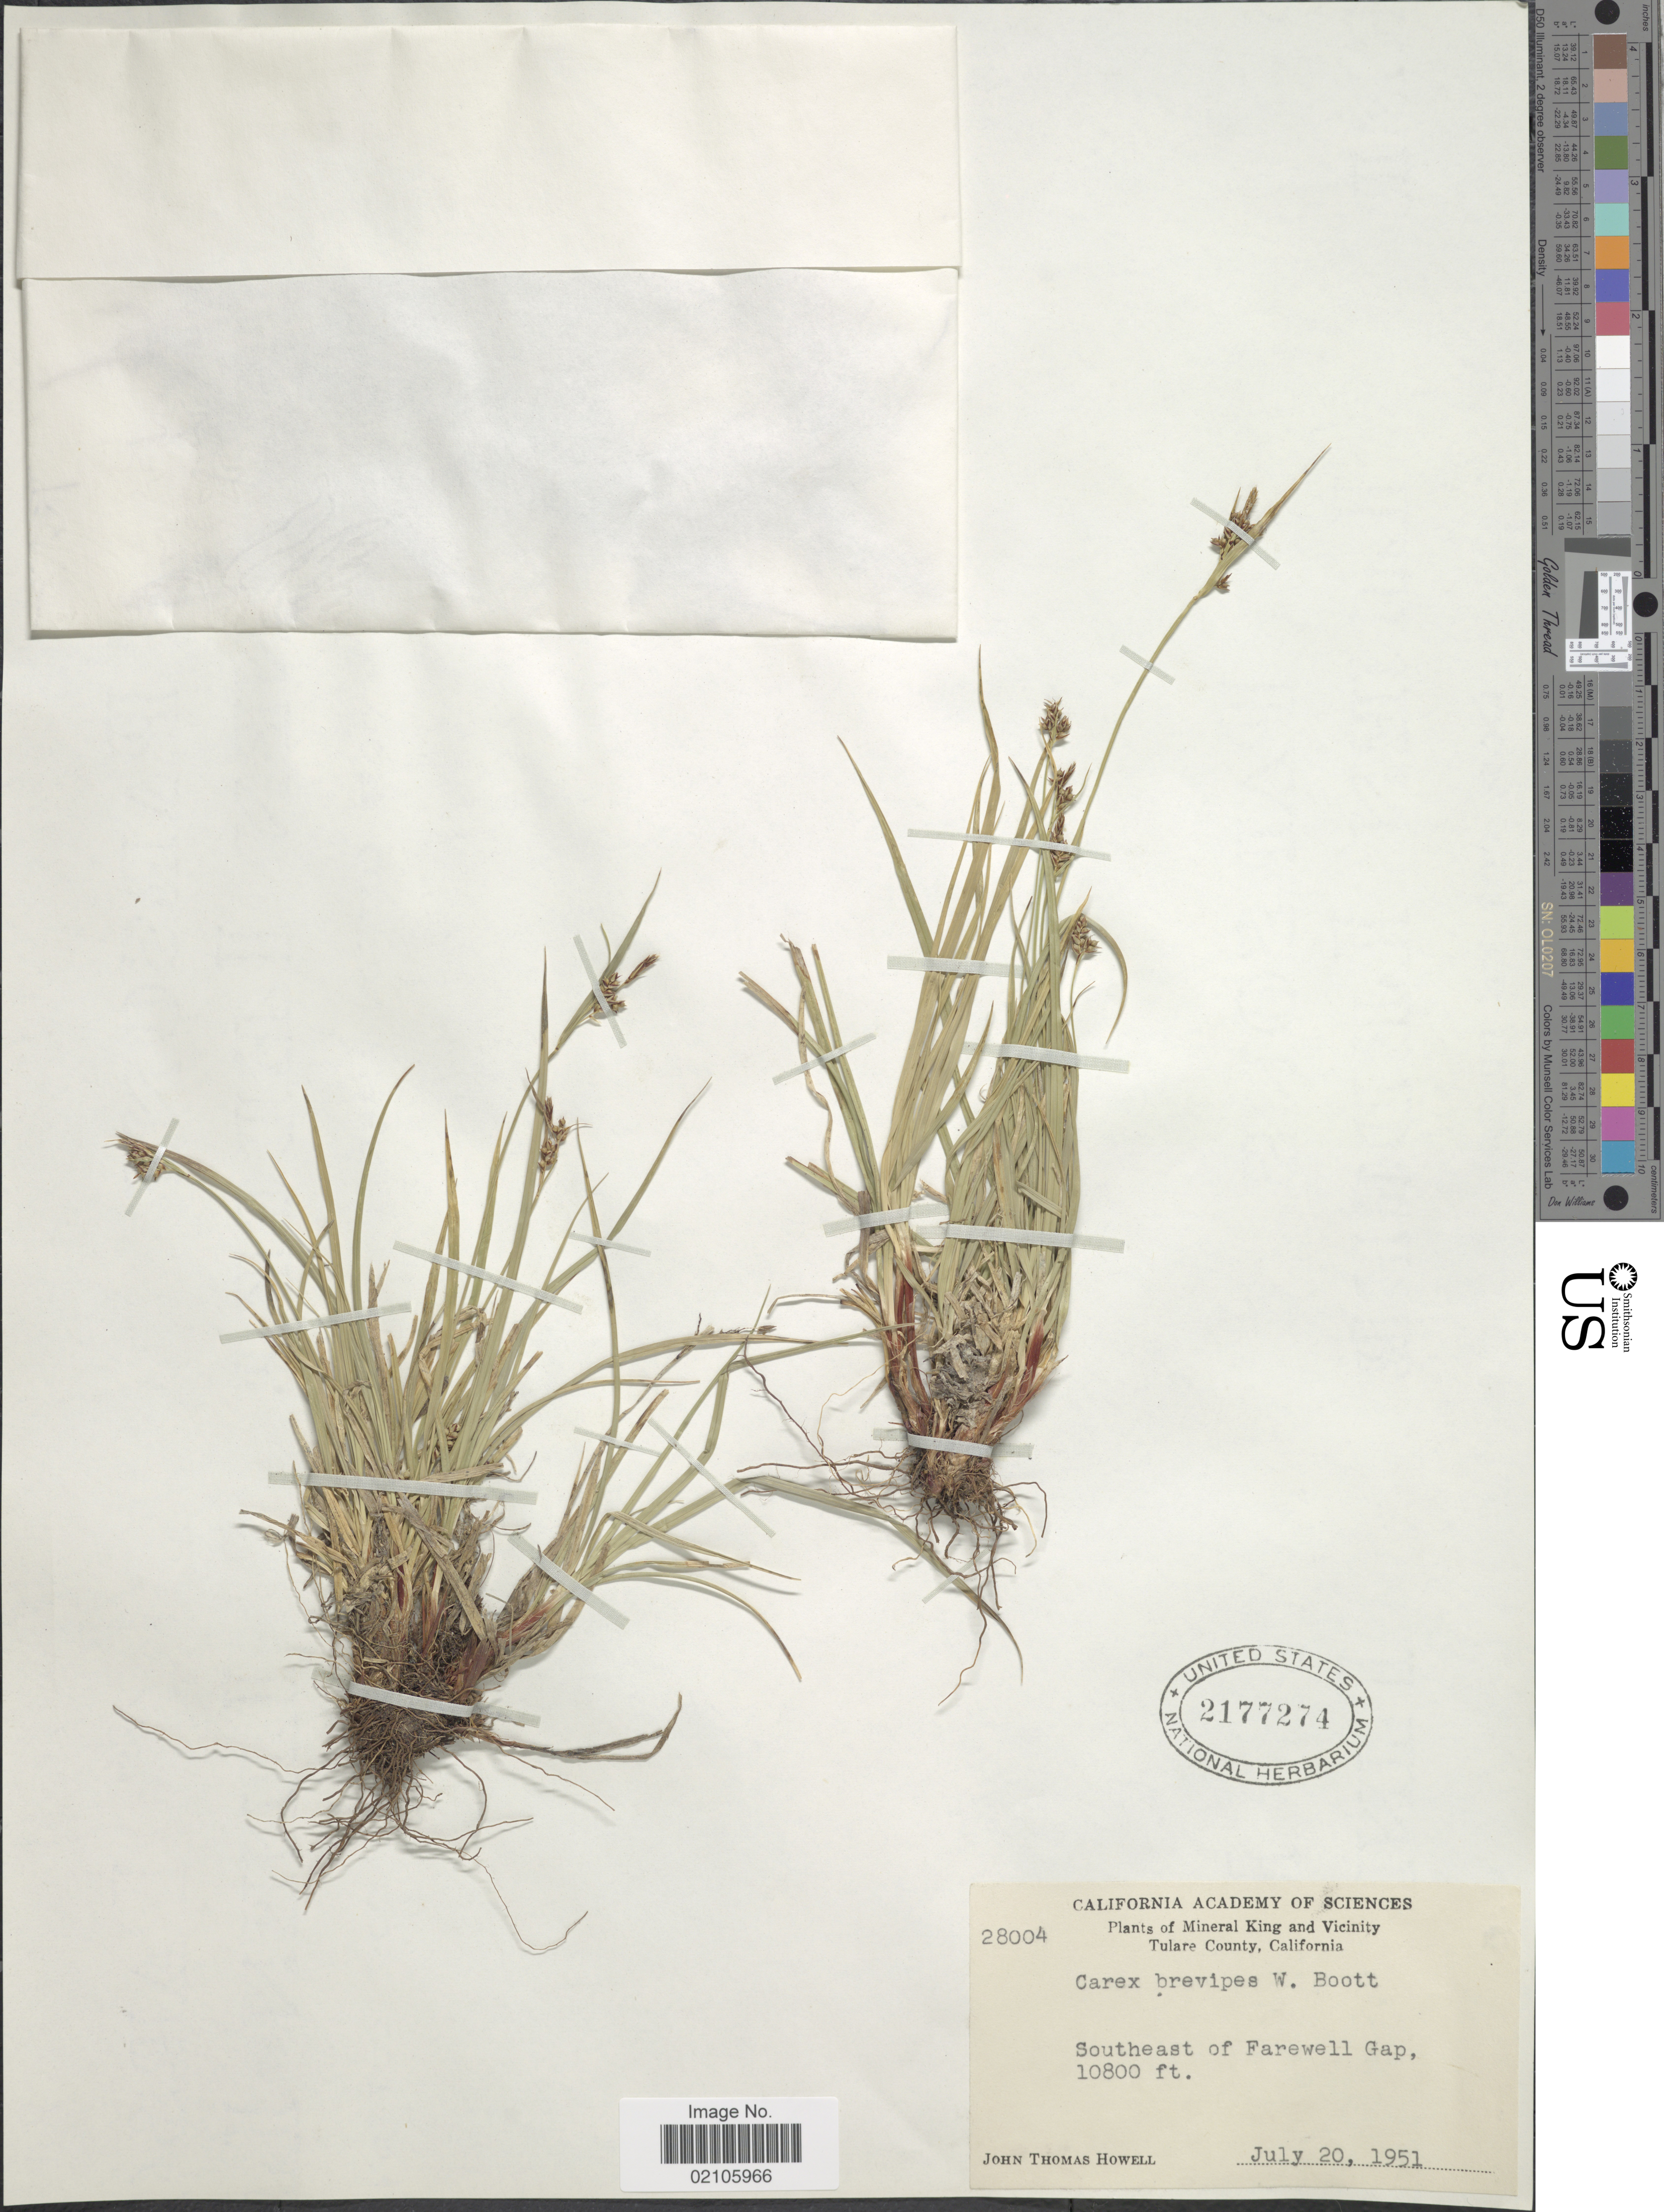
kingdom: Plantae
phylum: Tracheophyta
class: Liliopsida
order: Poales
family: Cyperaceae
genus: Carex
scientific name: Carex rossii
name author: Boott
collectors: J. T. Howell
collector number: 28004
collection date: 1951-07-20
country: United States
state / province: California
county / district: Tulare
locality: Mineral King and Vicinity Tulare County, Southeast of Farewell Gap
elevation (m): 3292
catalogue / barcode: US 2177274